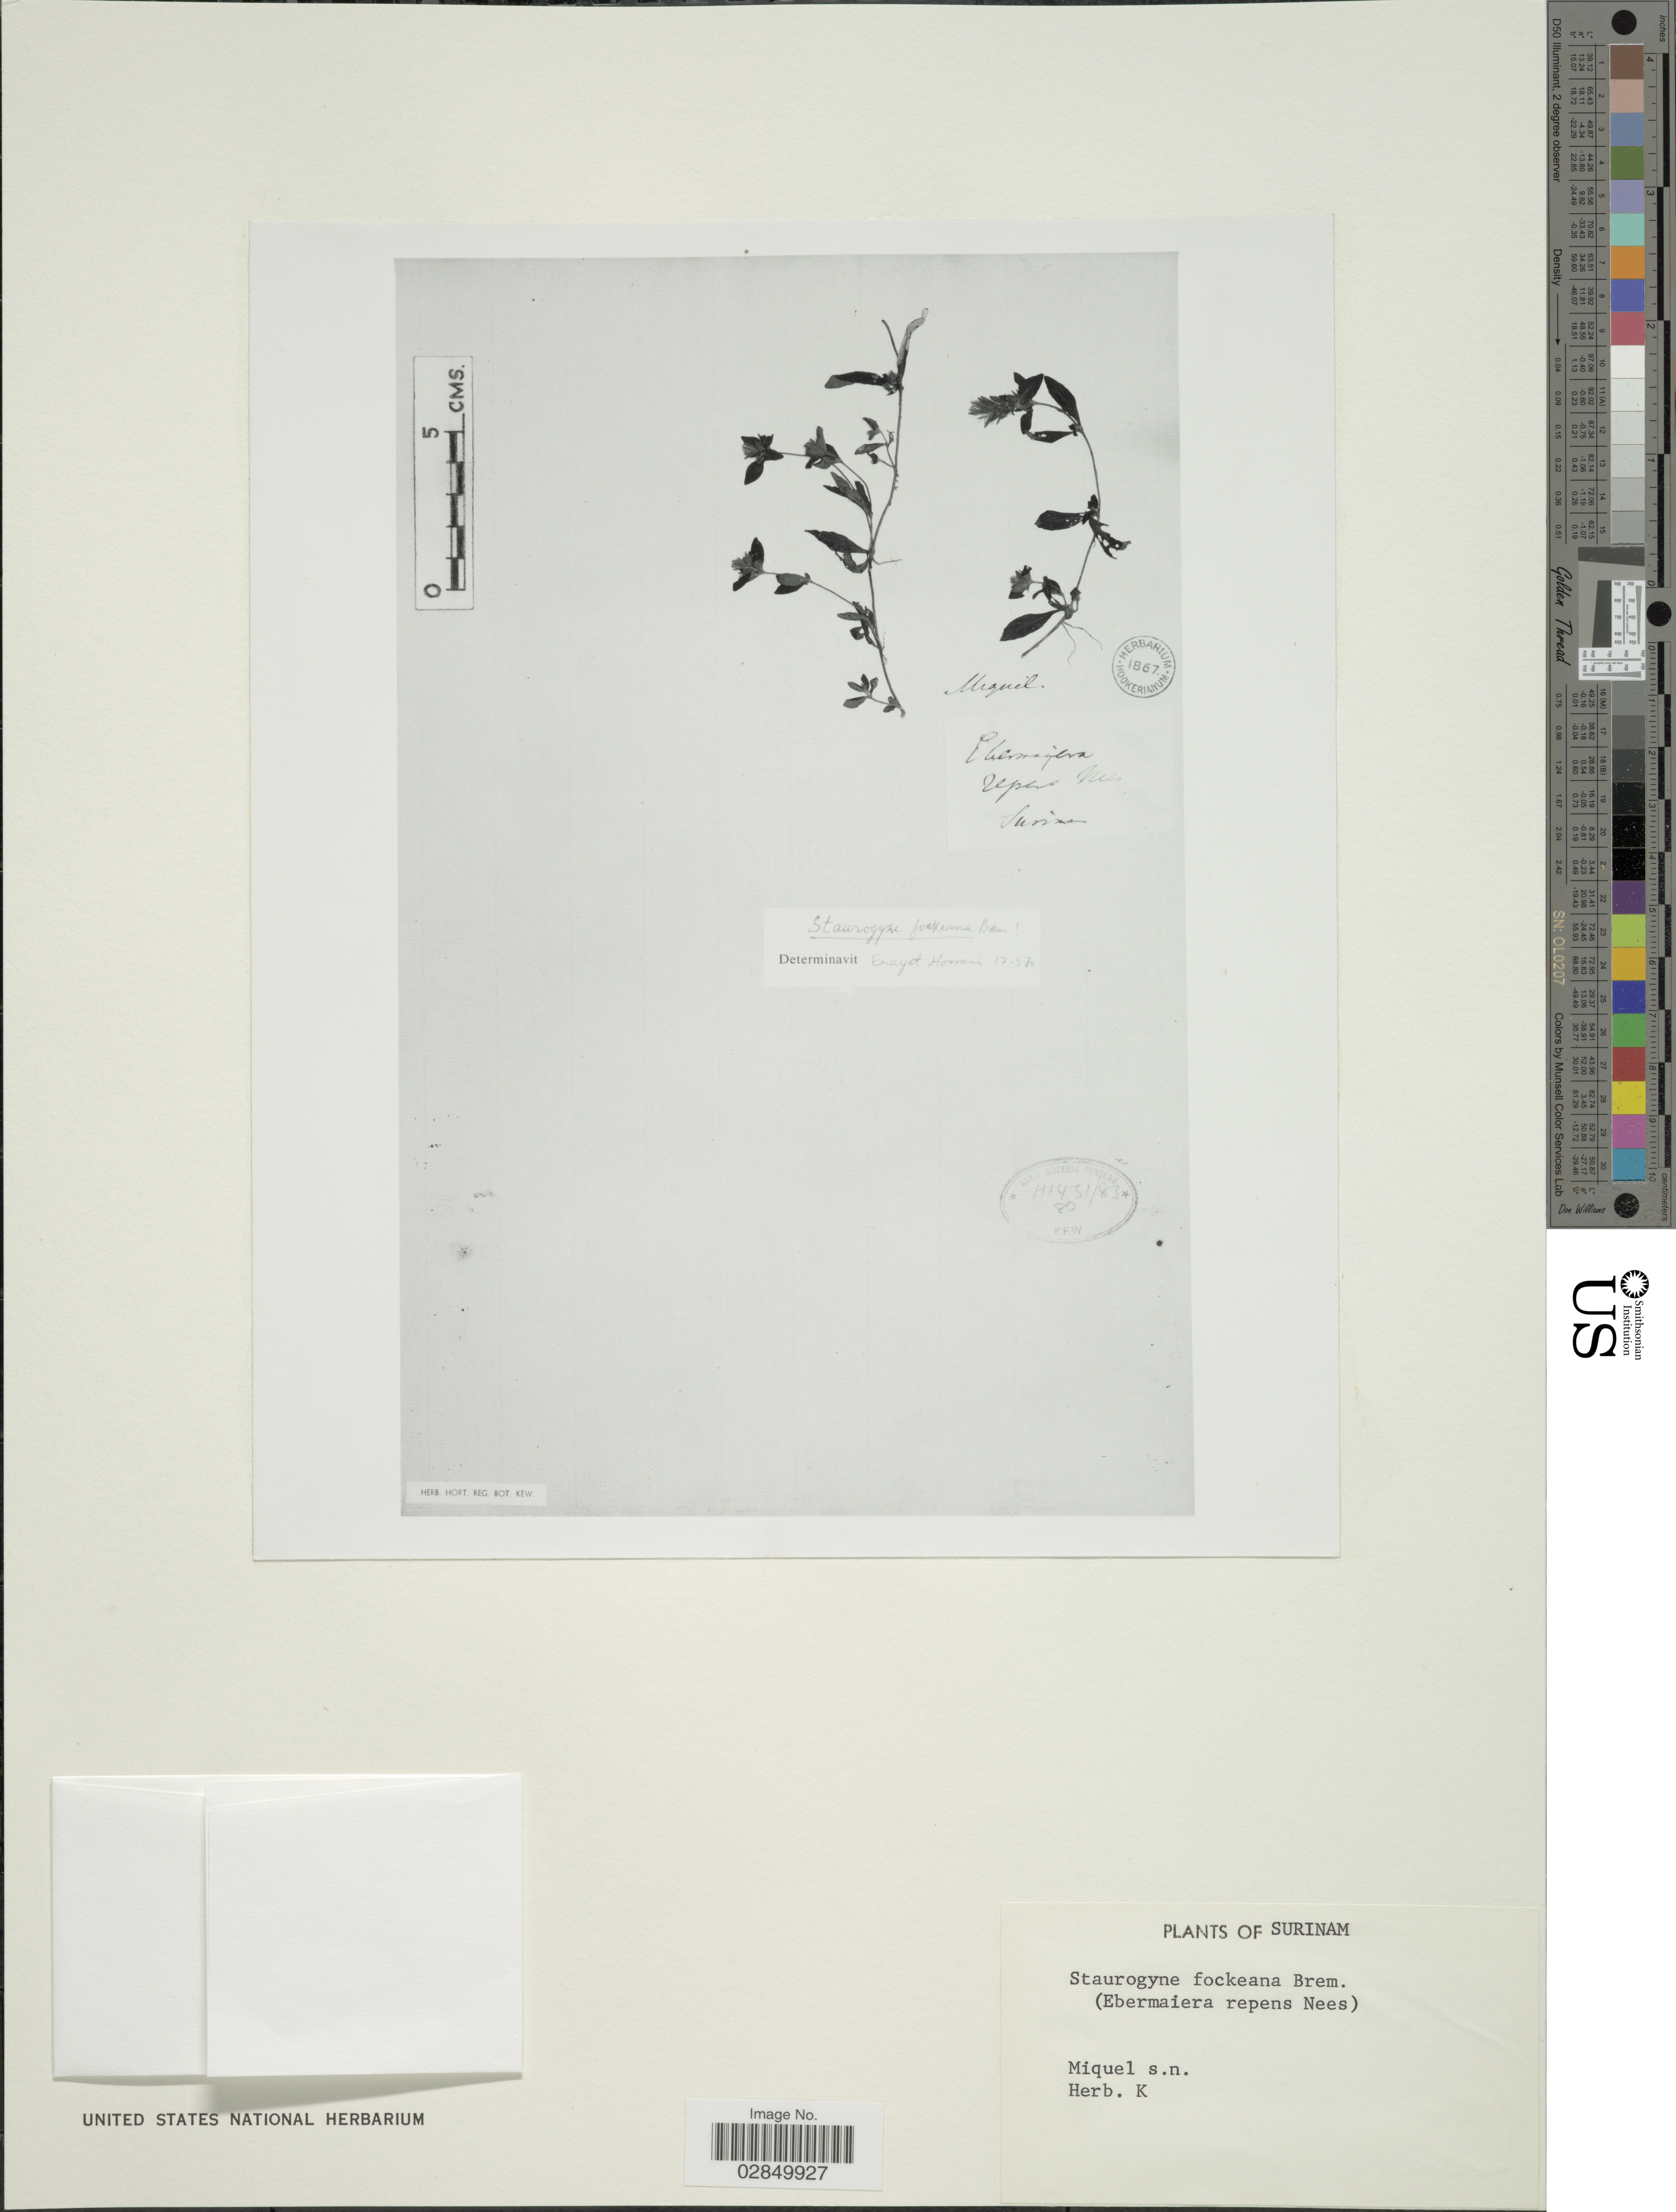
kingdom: Plantae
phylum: Tracheophyta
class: Magnoliopsida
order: Lamiales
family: Acanthaceae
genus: Staurogyne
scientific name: Staurogyne fockeana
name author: Bremek.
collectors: Miquel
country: Suriname